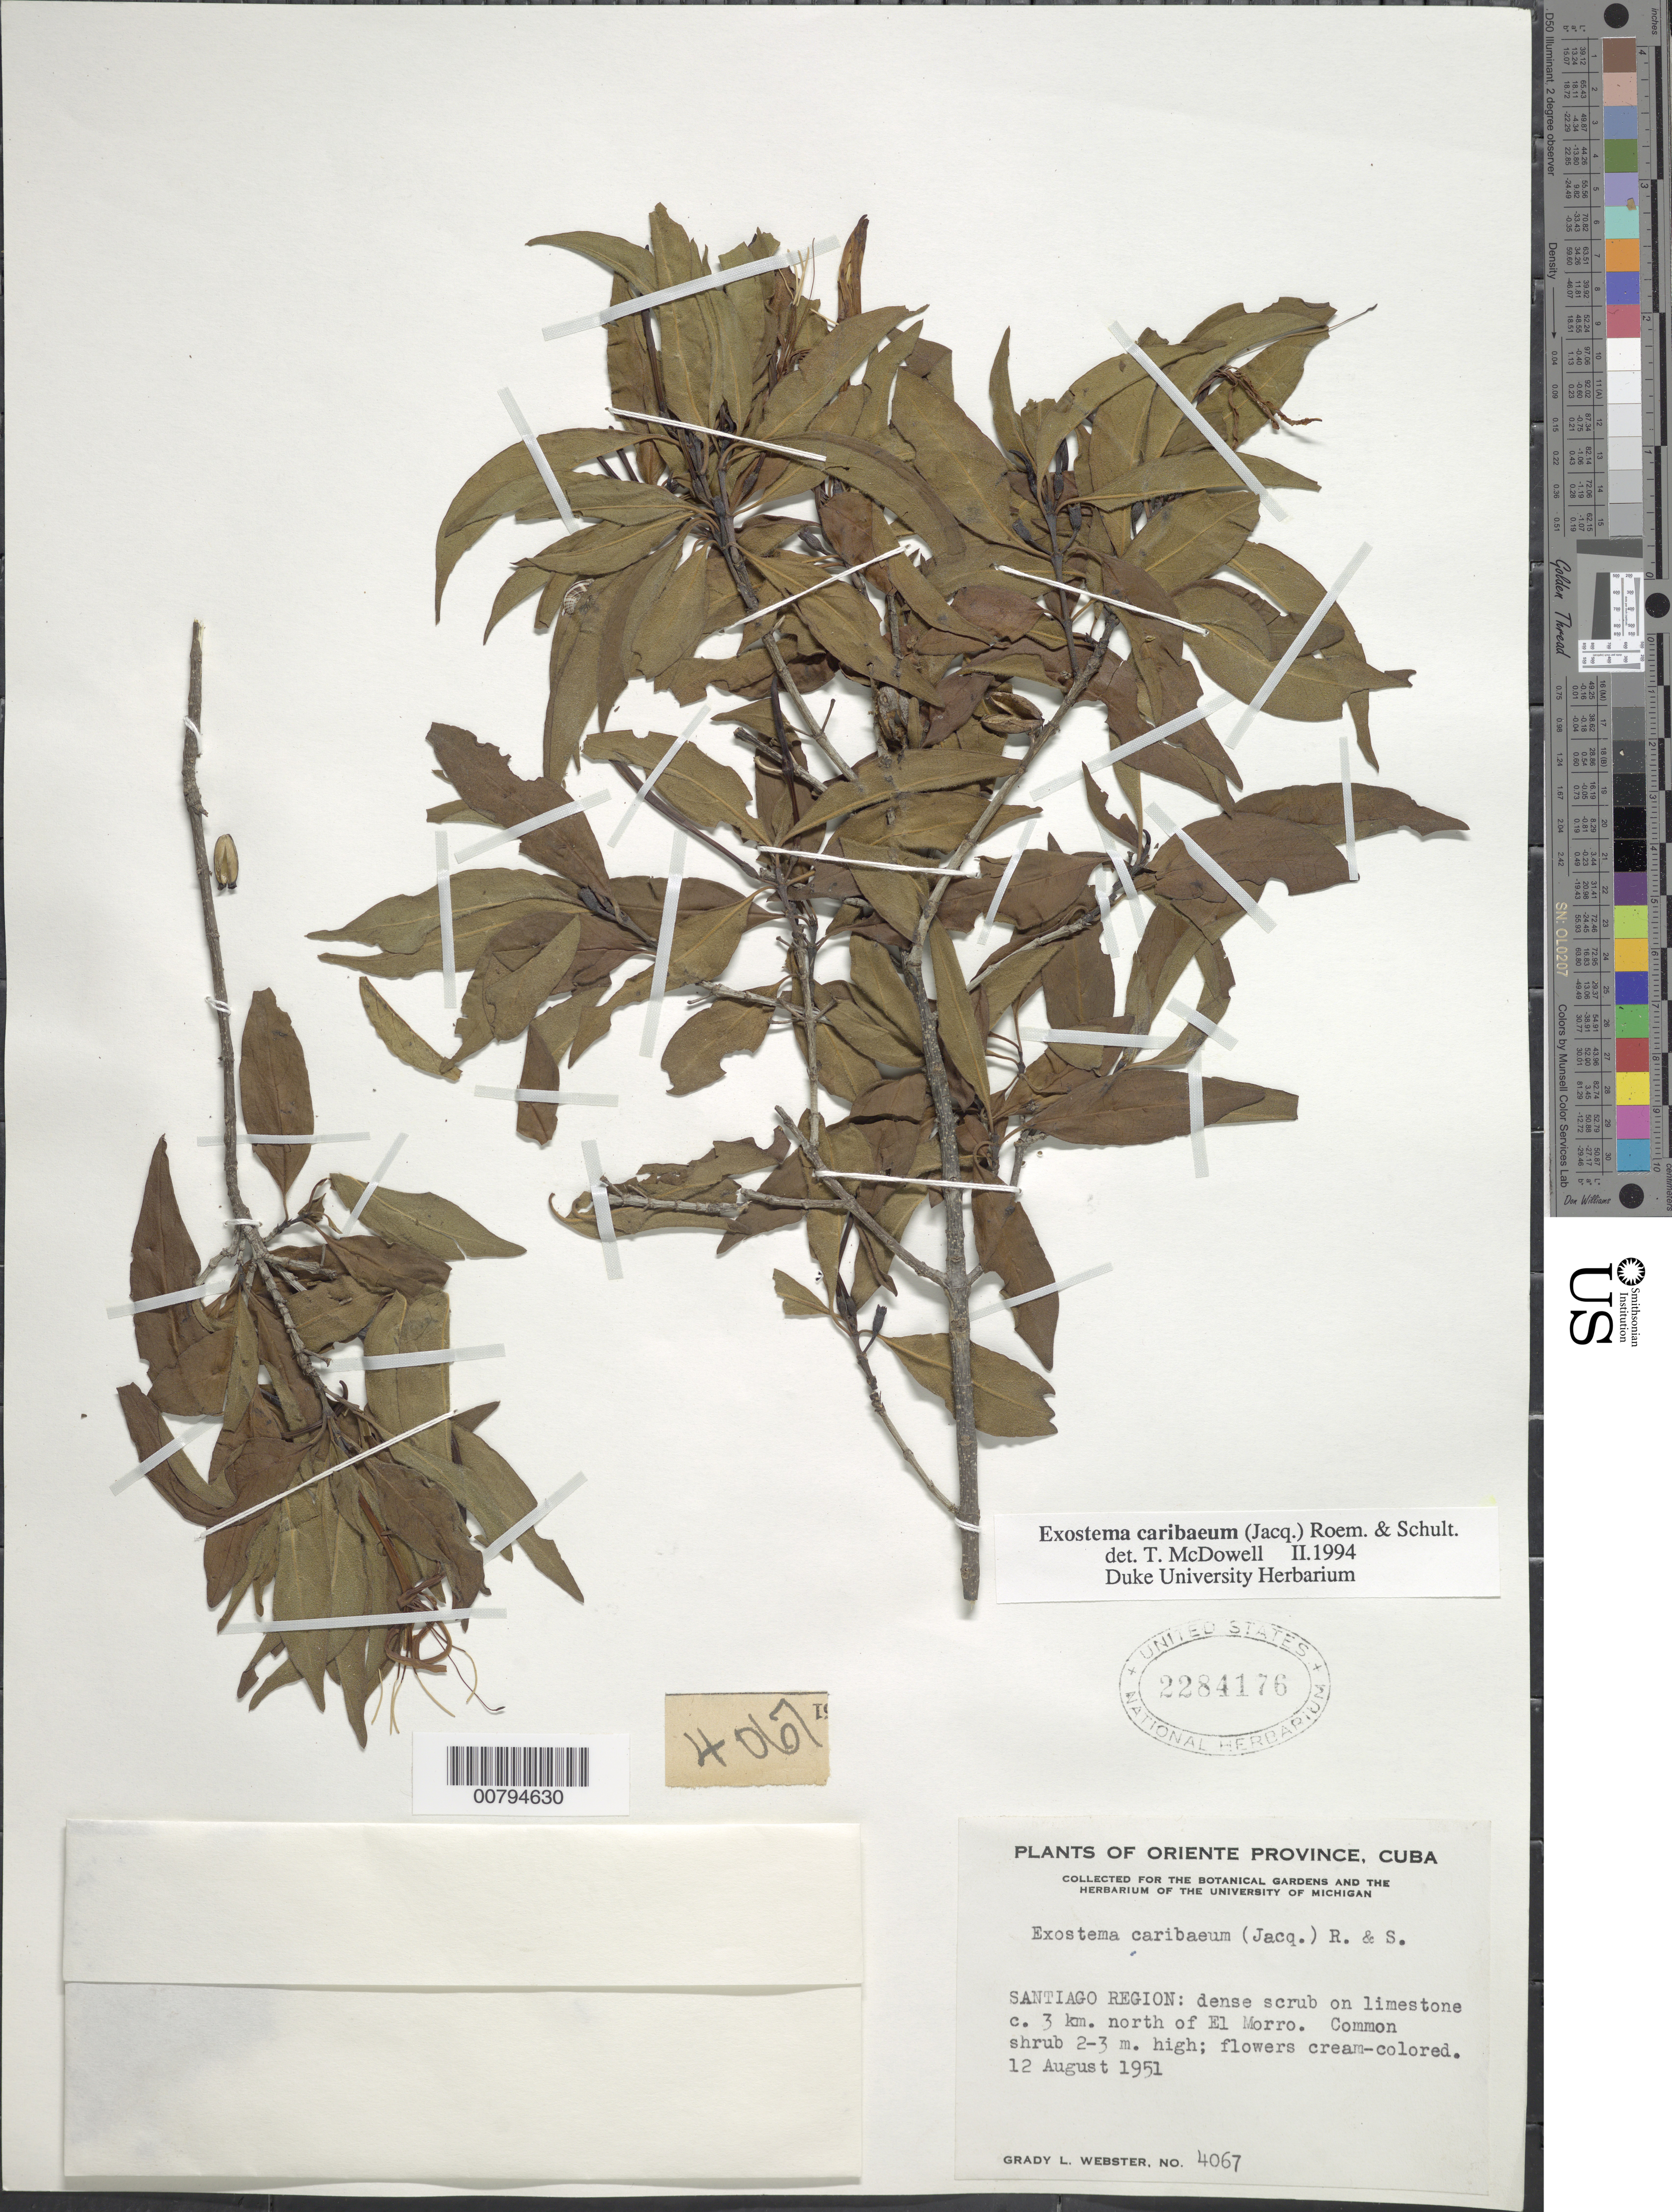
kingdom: Plantae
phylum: Tracheophyta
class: Magnoliopsida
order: Gentianales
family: Rubiaceae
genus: Exostema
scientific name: Exostema caribaeum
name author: (Jacq.) Roem. & Schult.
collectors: G. L. Webster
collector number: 4067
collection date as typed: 12 Aug 1951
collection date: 1951-08-12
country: Cuba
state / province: Oriente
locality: Santiago Region: c. 3 km north of El Morro.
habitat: Dense scrub on limestone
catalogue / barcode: US 2284176